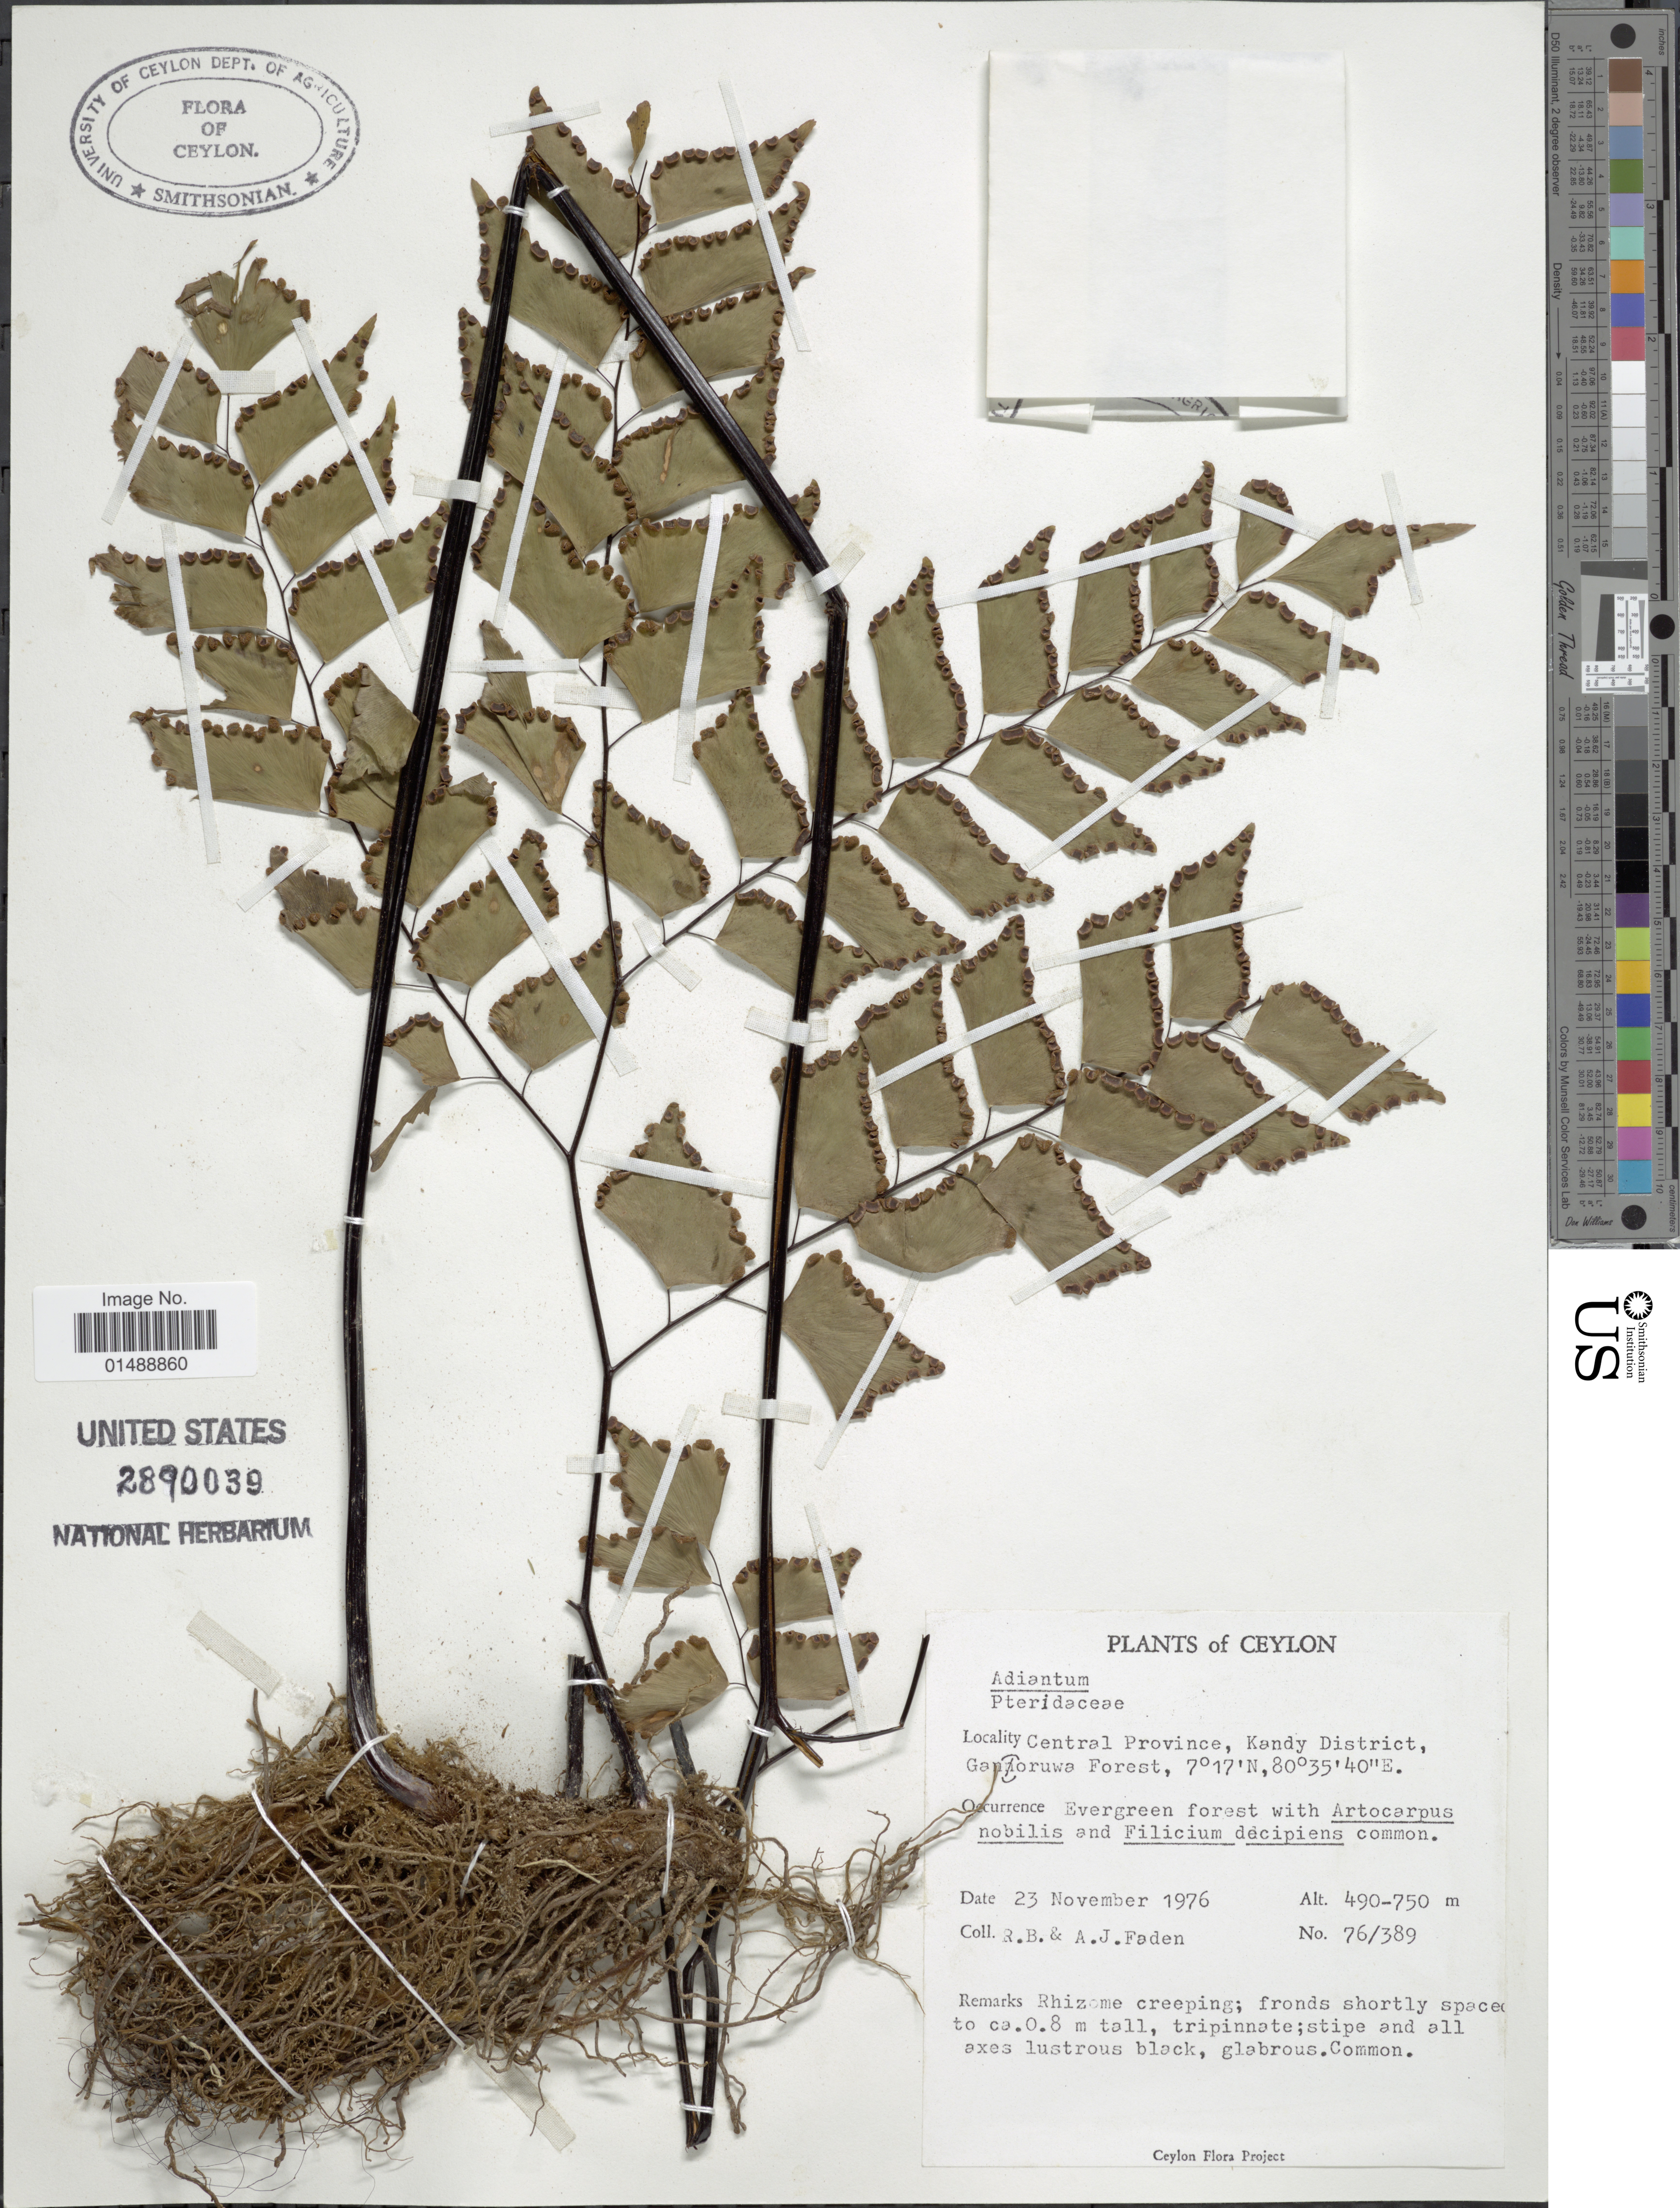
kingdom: Plantae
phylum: Tracheophyta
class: Polypodiopsida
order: Polypodiales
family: Pteridaceae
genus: Adiantum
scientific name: Adiantum trapeziforme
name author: L.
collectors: R. B. Faden & A. J. Faden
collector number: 76/389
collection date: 1976-11-23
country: Sri Lanka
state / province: Central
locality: Ceylon, Central Province, Kandy District, Ganoruwa Forest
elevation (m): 490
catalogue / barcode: US 2890039